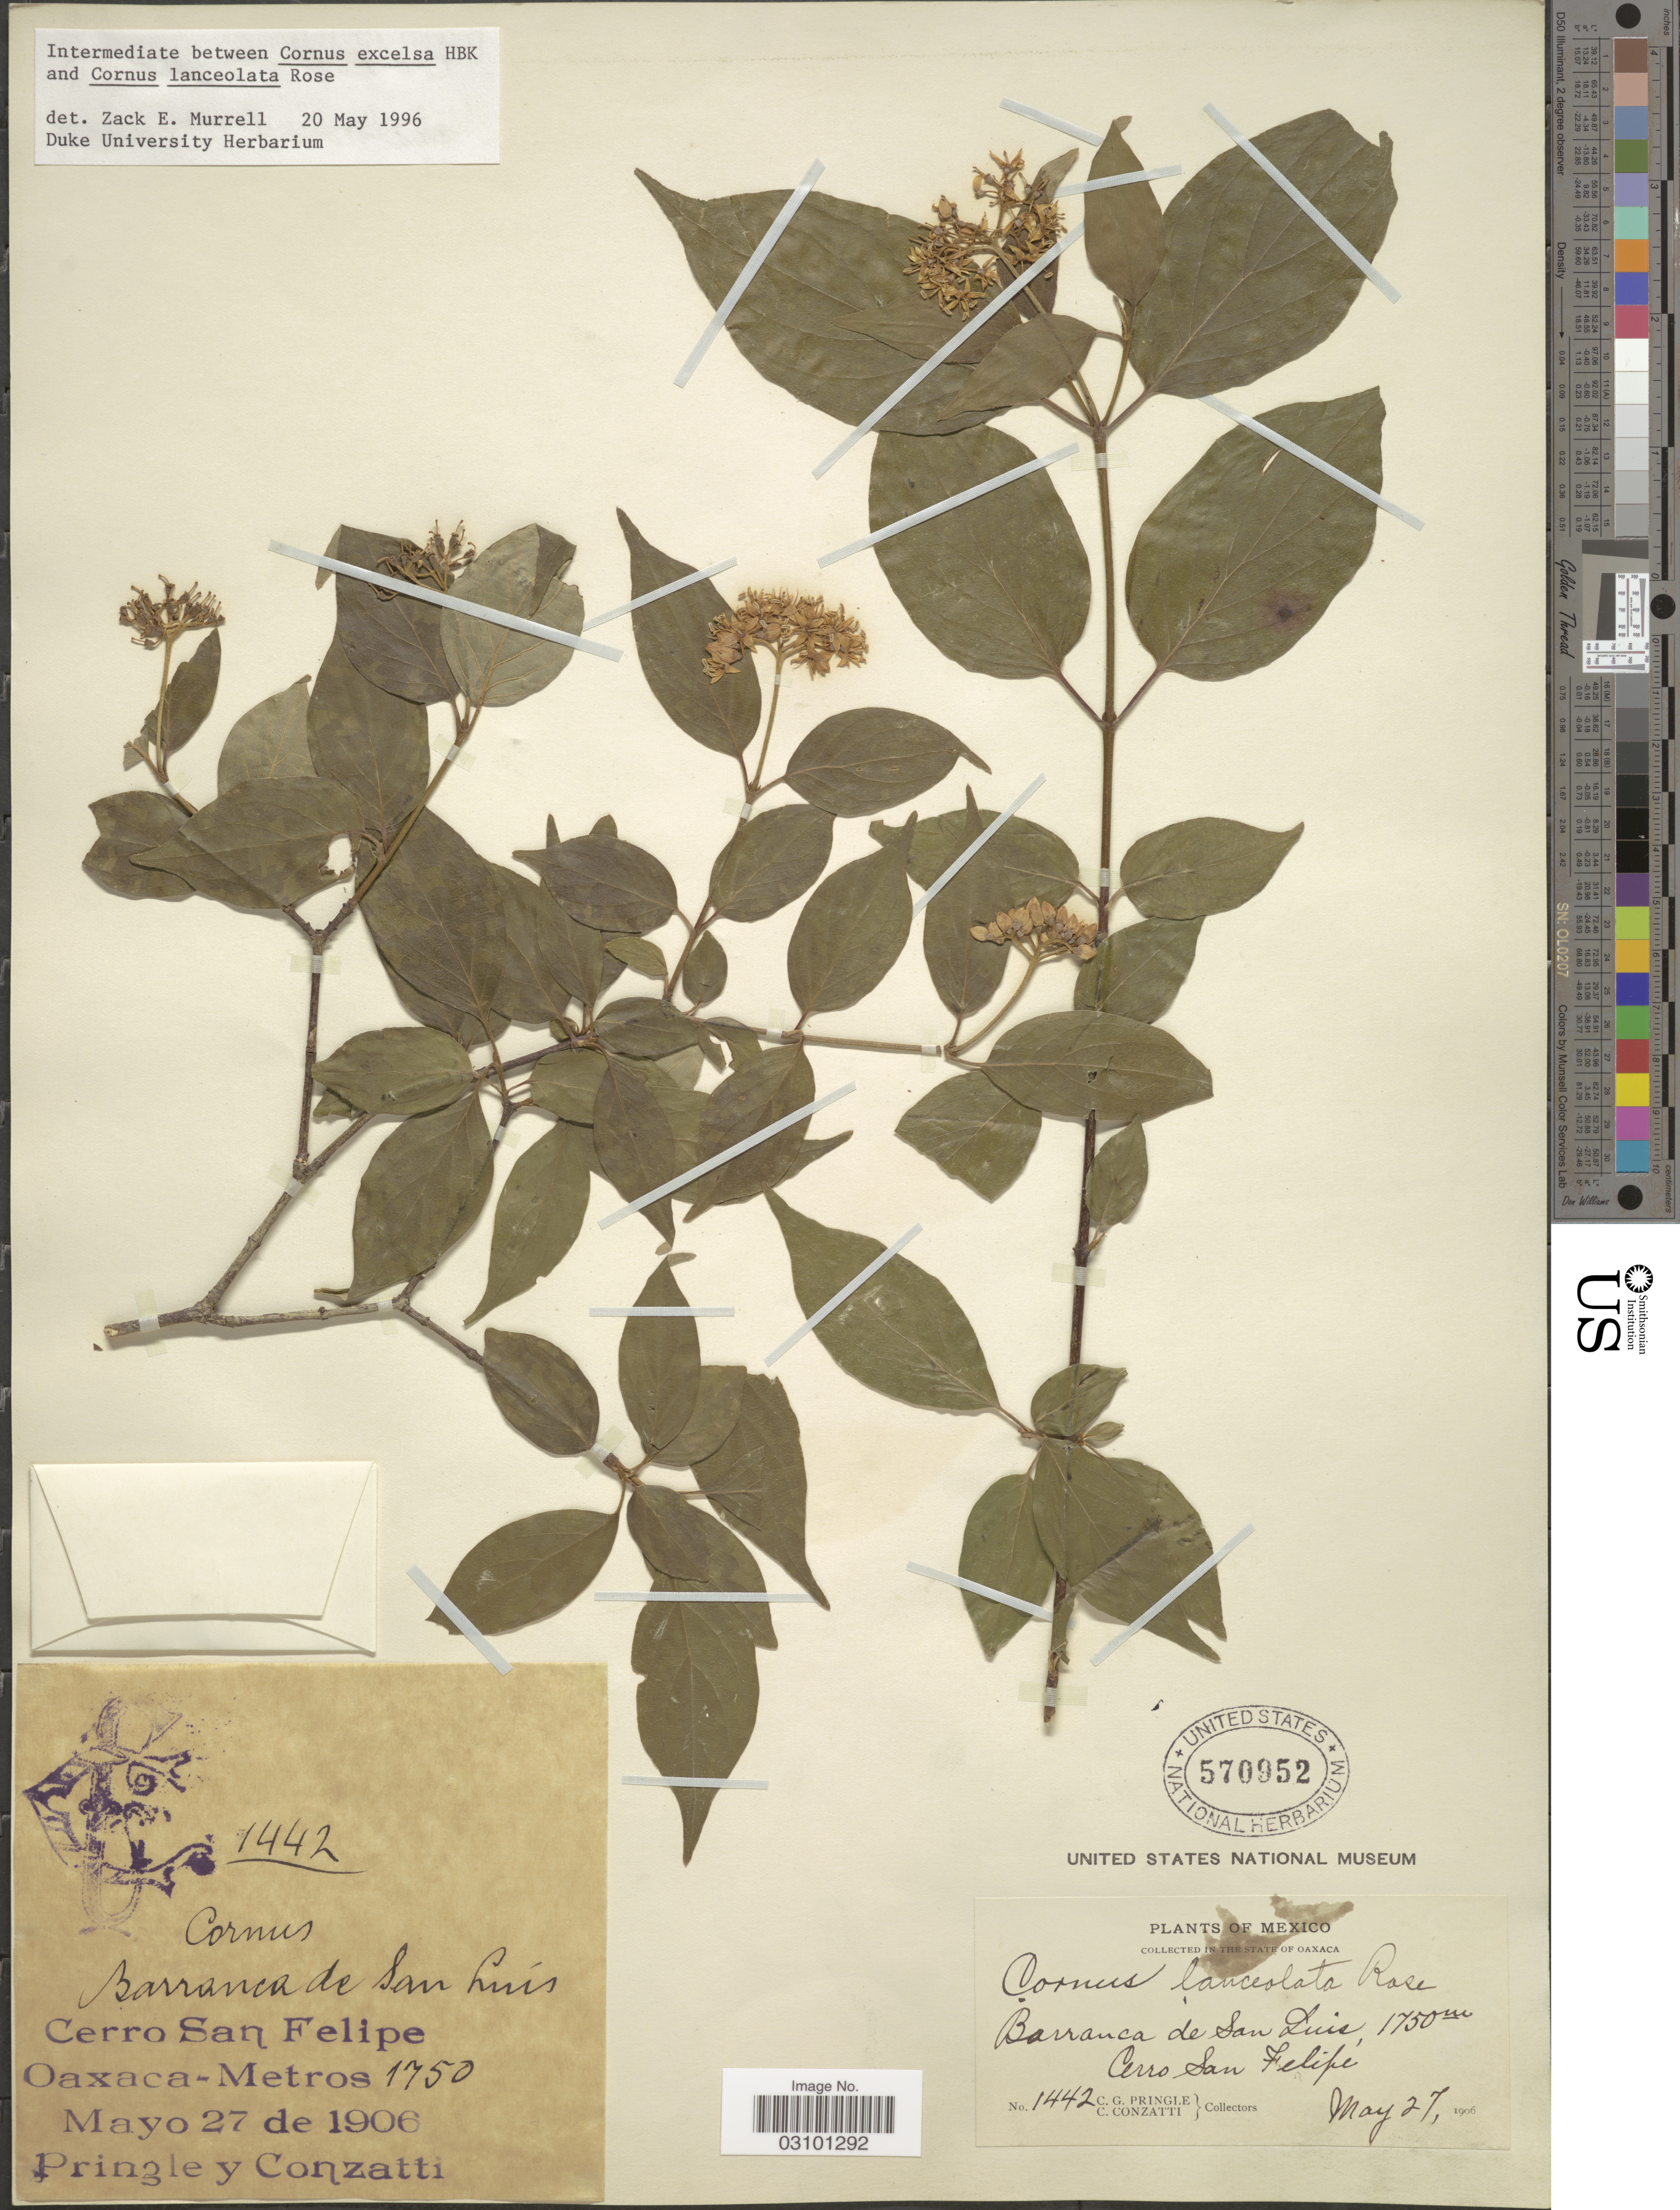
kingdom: Plantae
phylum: Tracheophyta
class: Magnoliopsida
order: Cornales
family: Cornaceae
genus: Cornus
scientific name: Cornus sp.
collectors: C. G. Pringle & C. Conzatti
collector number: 1442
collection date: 1906-05-27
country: Mexico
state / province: Oaxaca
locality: Barranca de San Luis, Cerro San Felipé.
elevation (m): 1750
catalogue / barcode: US 570952